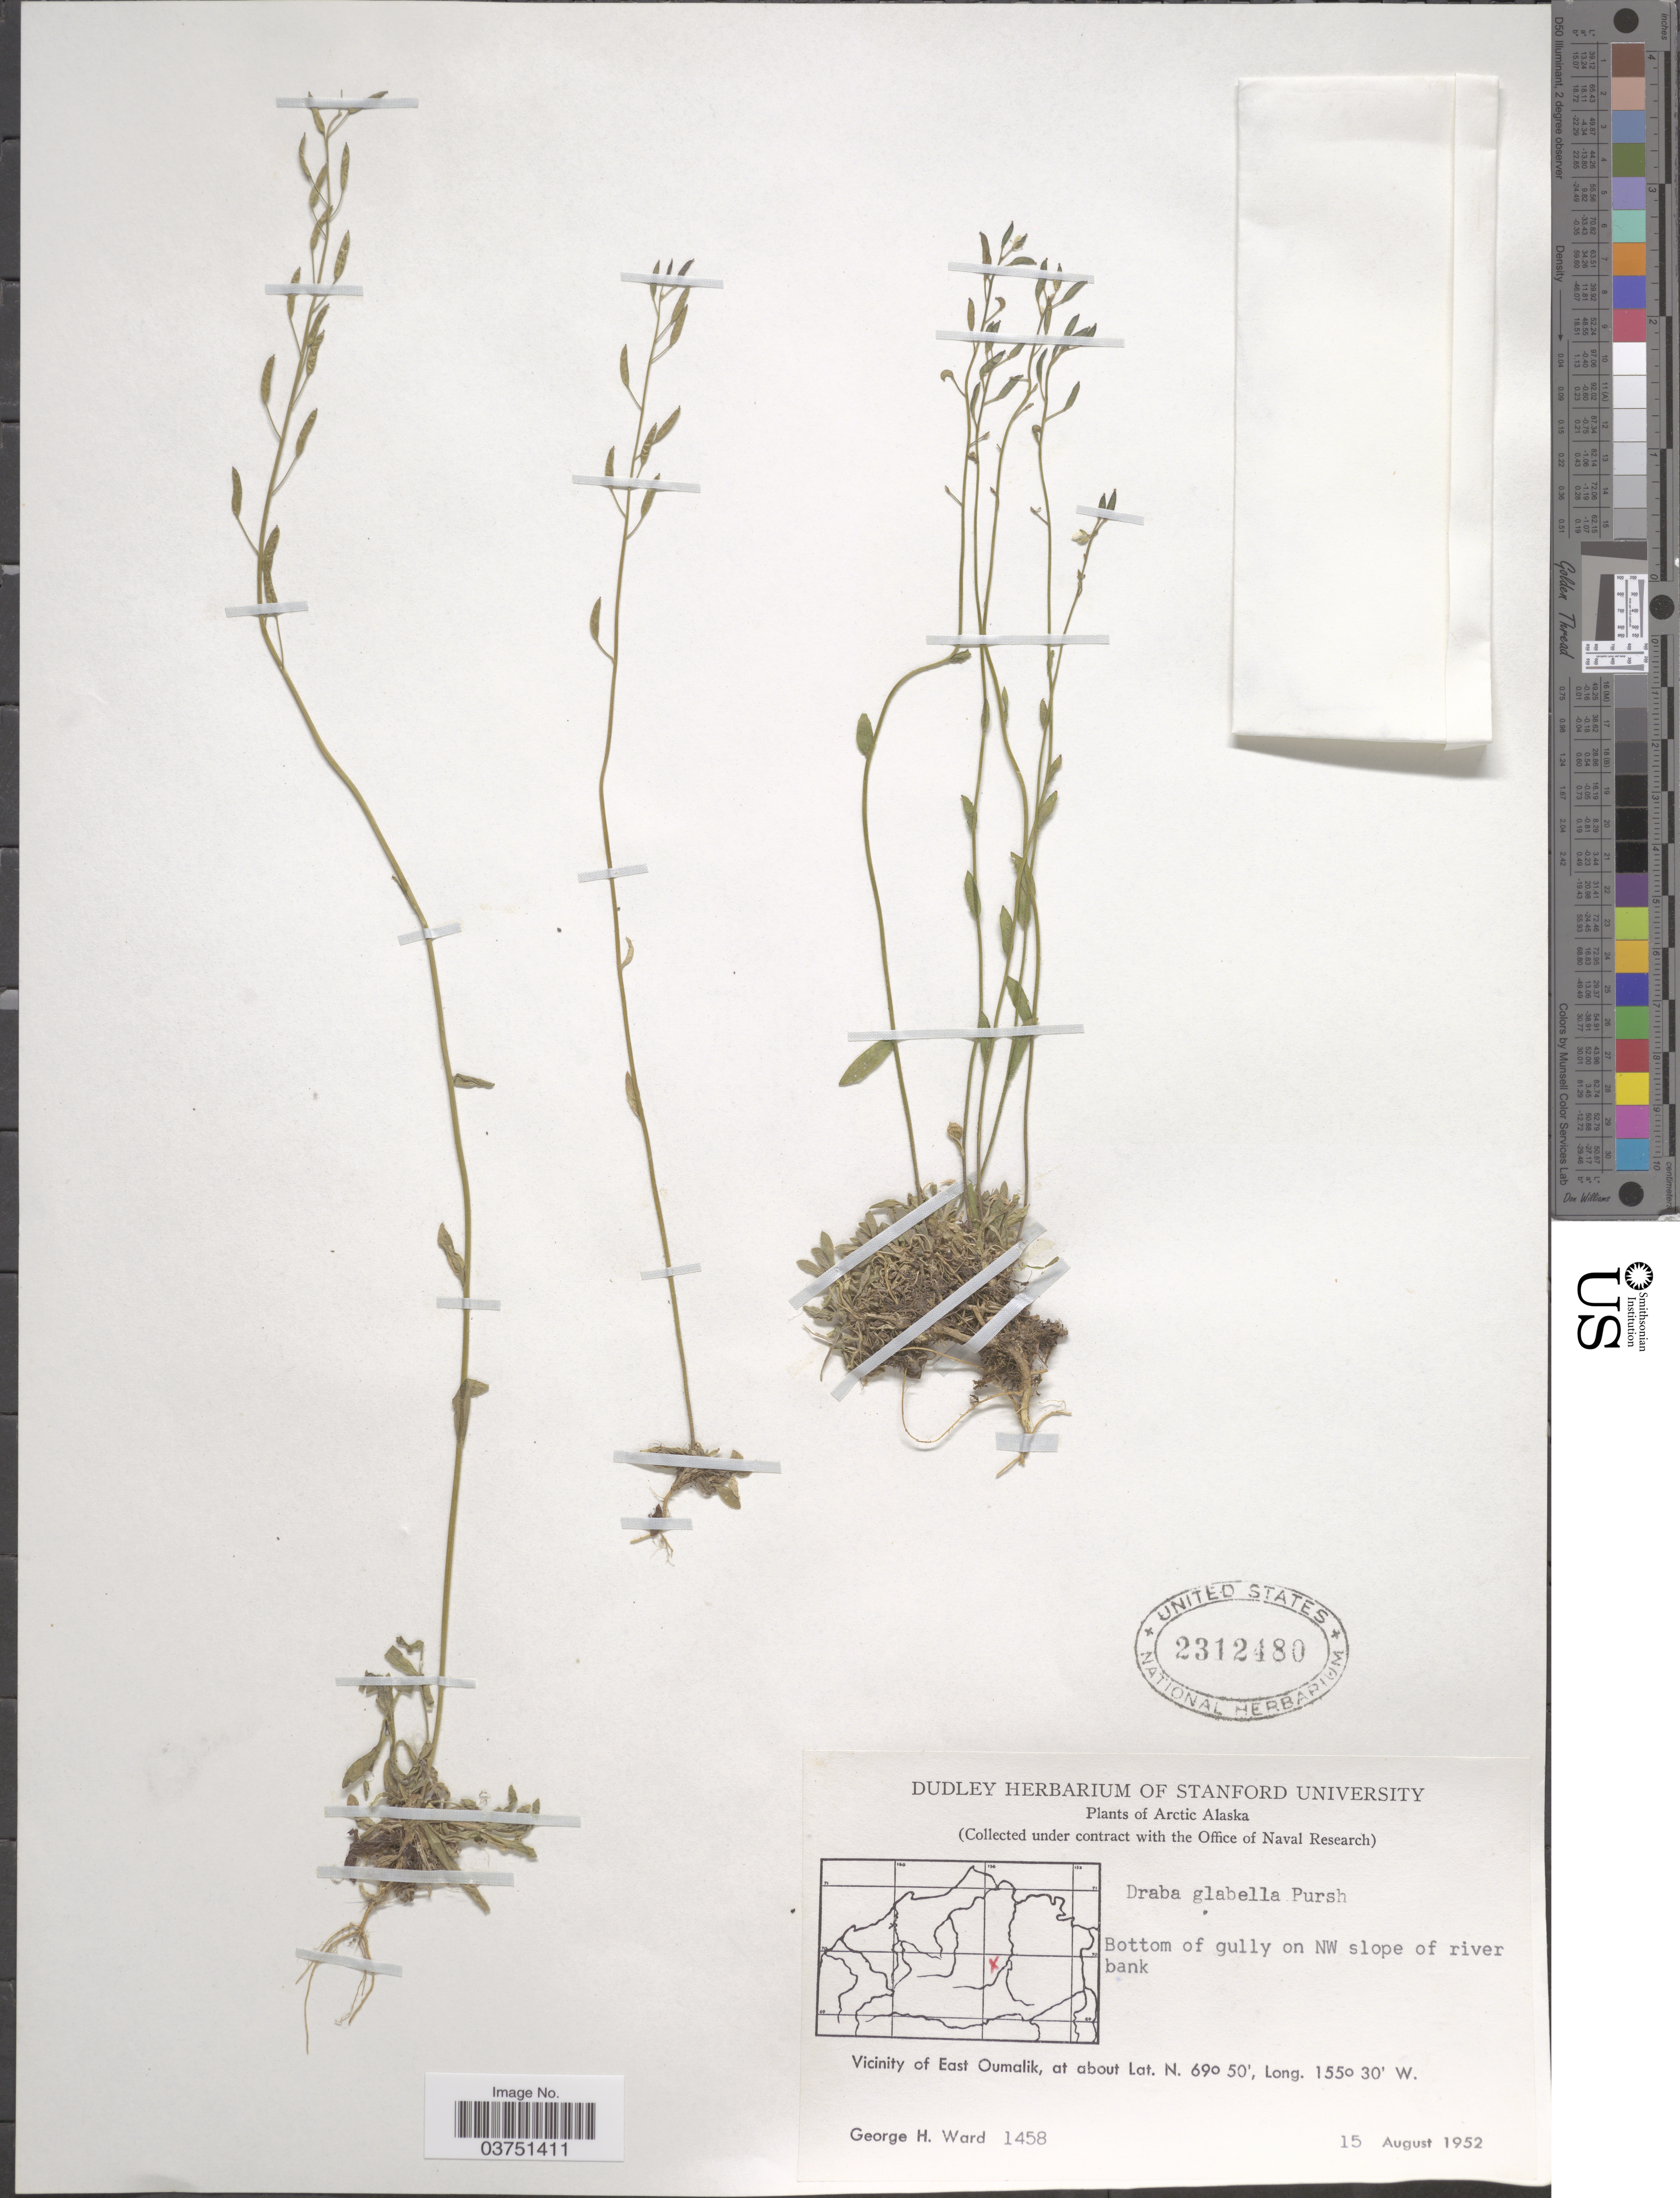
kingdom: Plantae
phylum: Tracheophyta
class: Magnoliopsida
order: Brassicales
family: Brassicaceae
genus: Draba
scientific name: Draba glabella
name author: Pursh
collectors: G. H. Ward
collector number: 1458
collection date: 1952-08-15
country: United States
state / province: Alaska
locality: Arctic Alaska. Bottom of gully on NW slope of river bank. Vicinity of East Oumalik.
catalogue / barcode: US 2312480